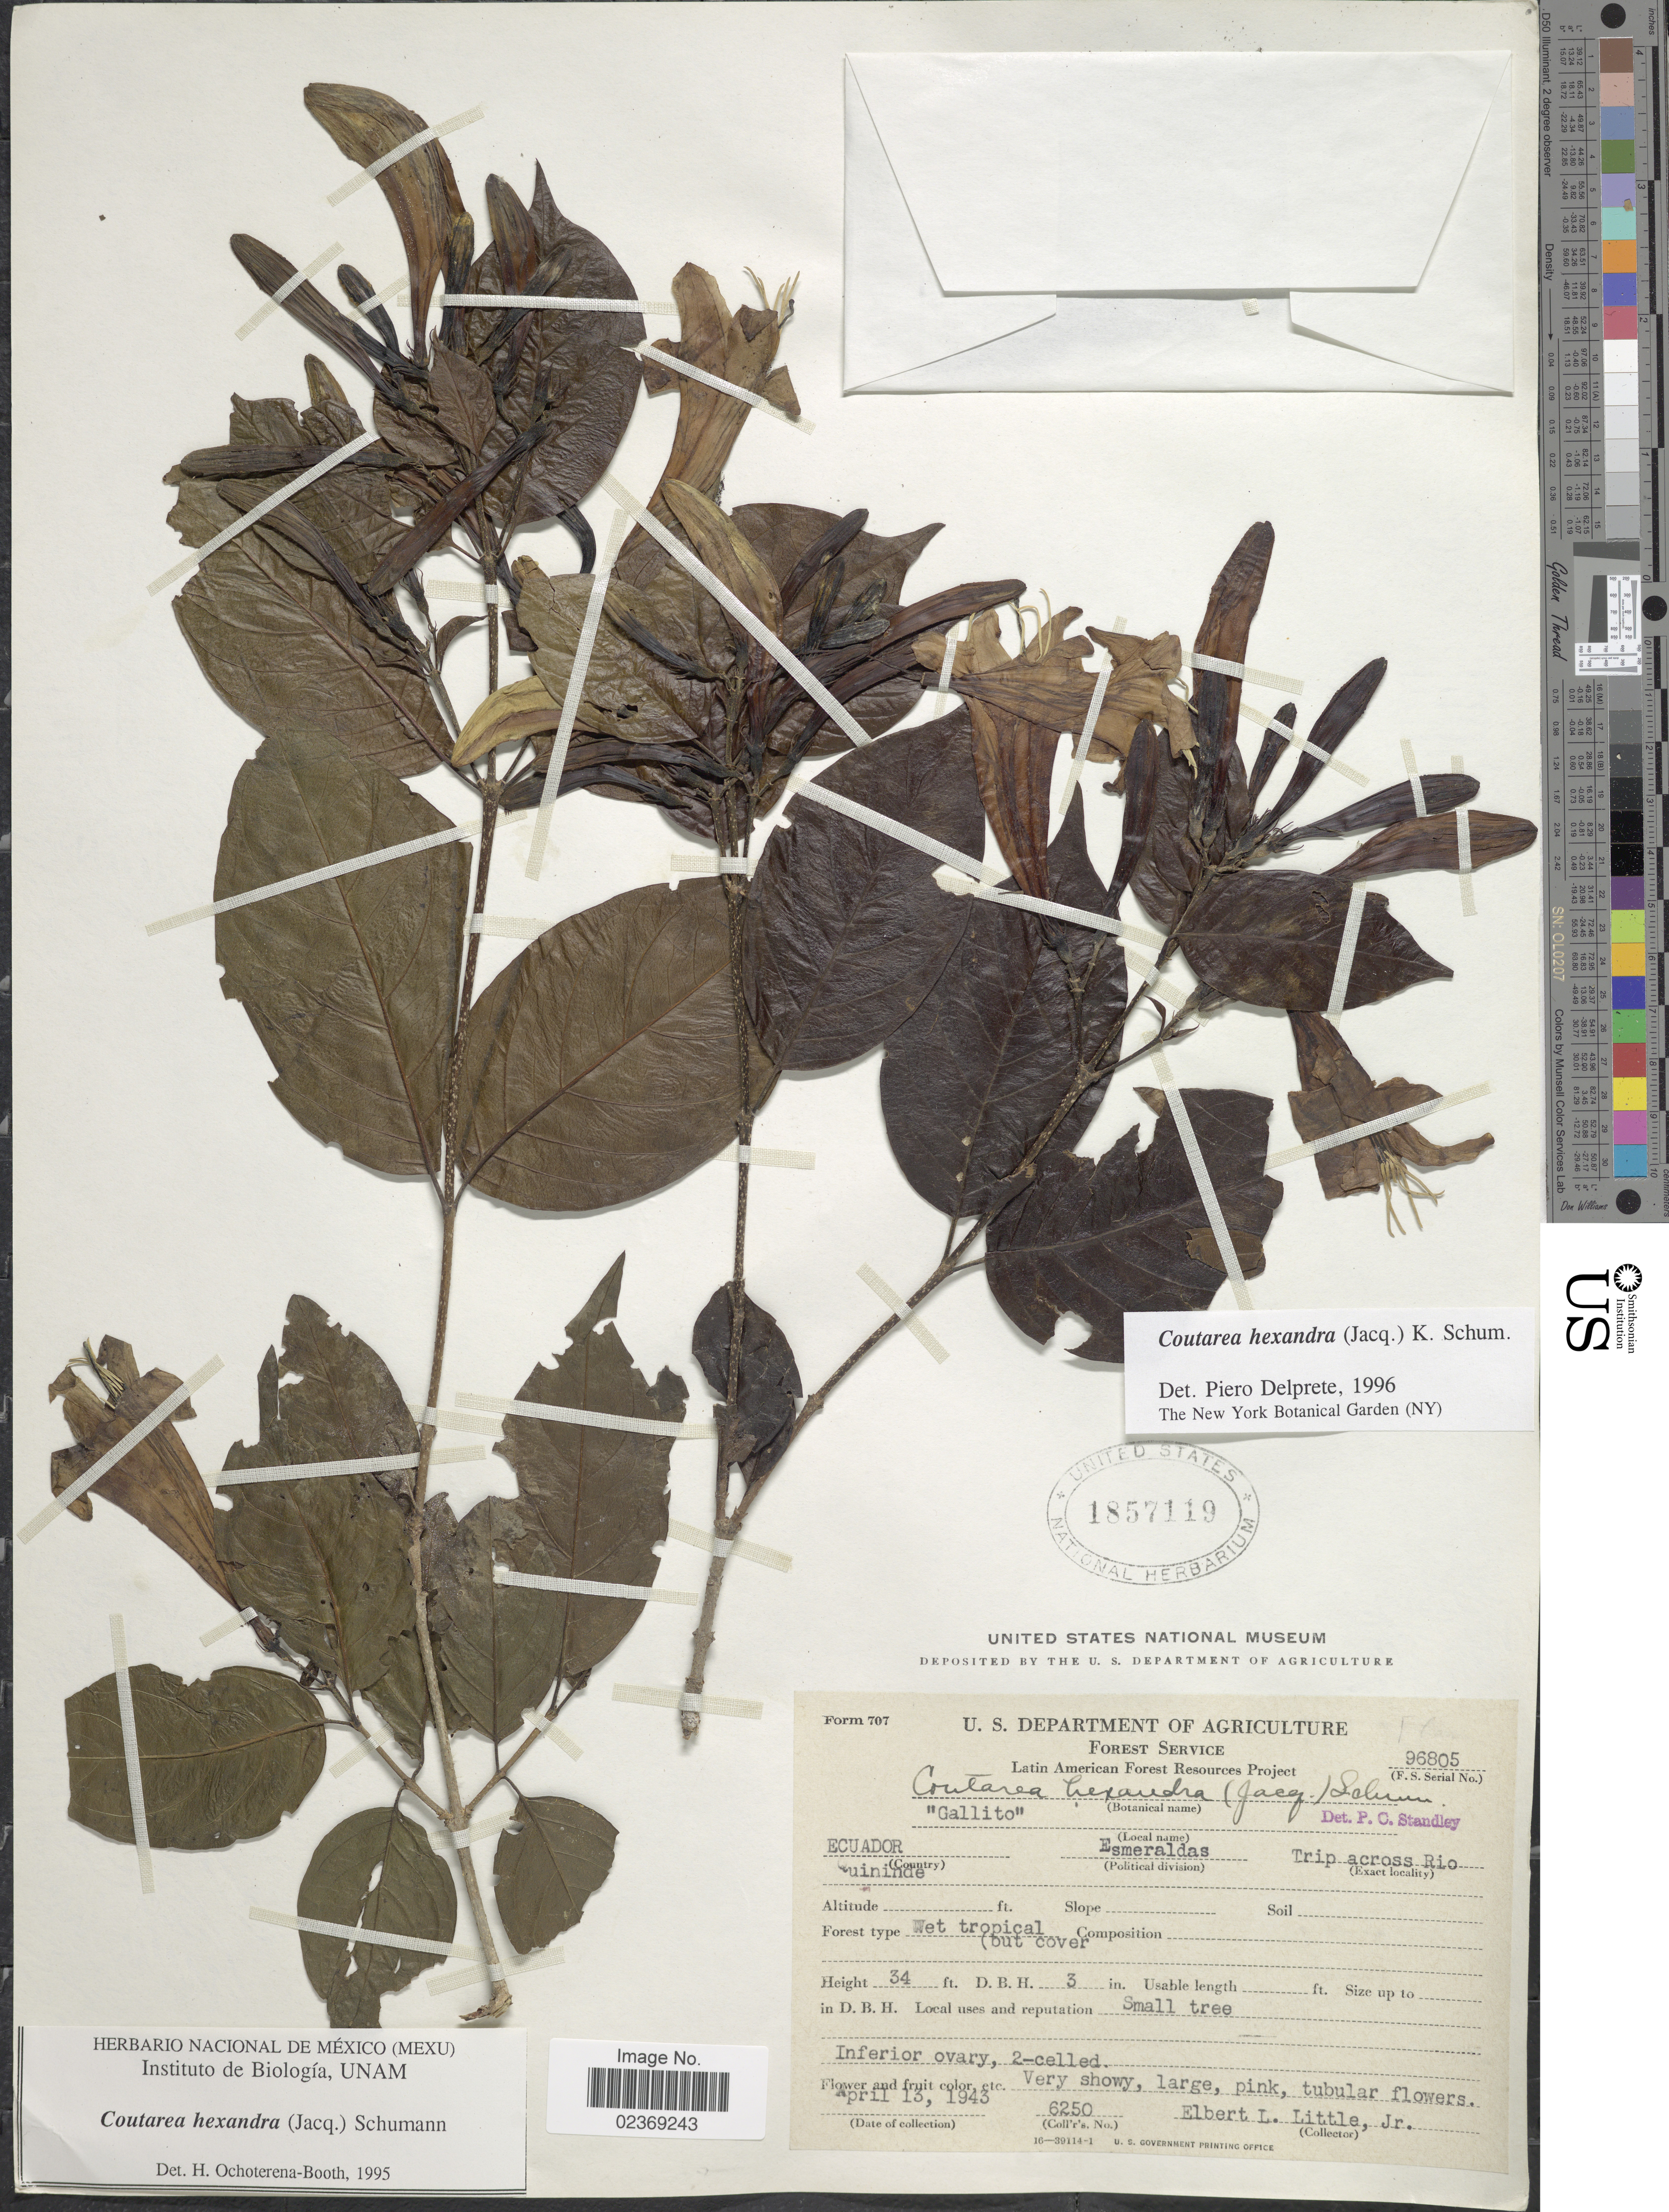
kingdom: Plantae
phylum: Tracheophyta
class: Magnoliopsida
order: Gentianales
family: Rubiaceae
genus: Coutarea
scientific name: Coutarea hexandra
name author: (Jacq.) K. Schum.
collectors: E. L. Little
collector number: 6250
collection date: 1943-04-13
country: Ecuador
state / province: Esmeraldas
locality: Trip across Rio Quininde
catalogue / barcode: US 1857119